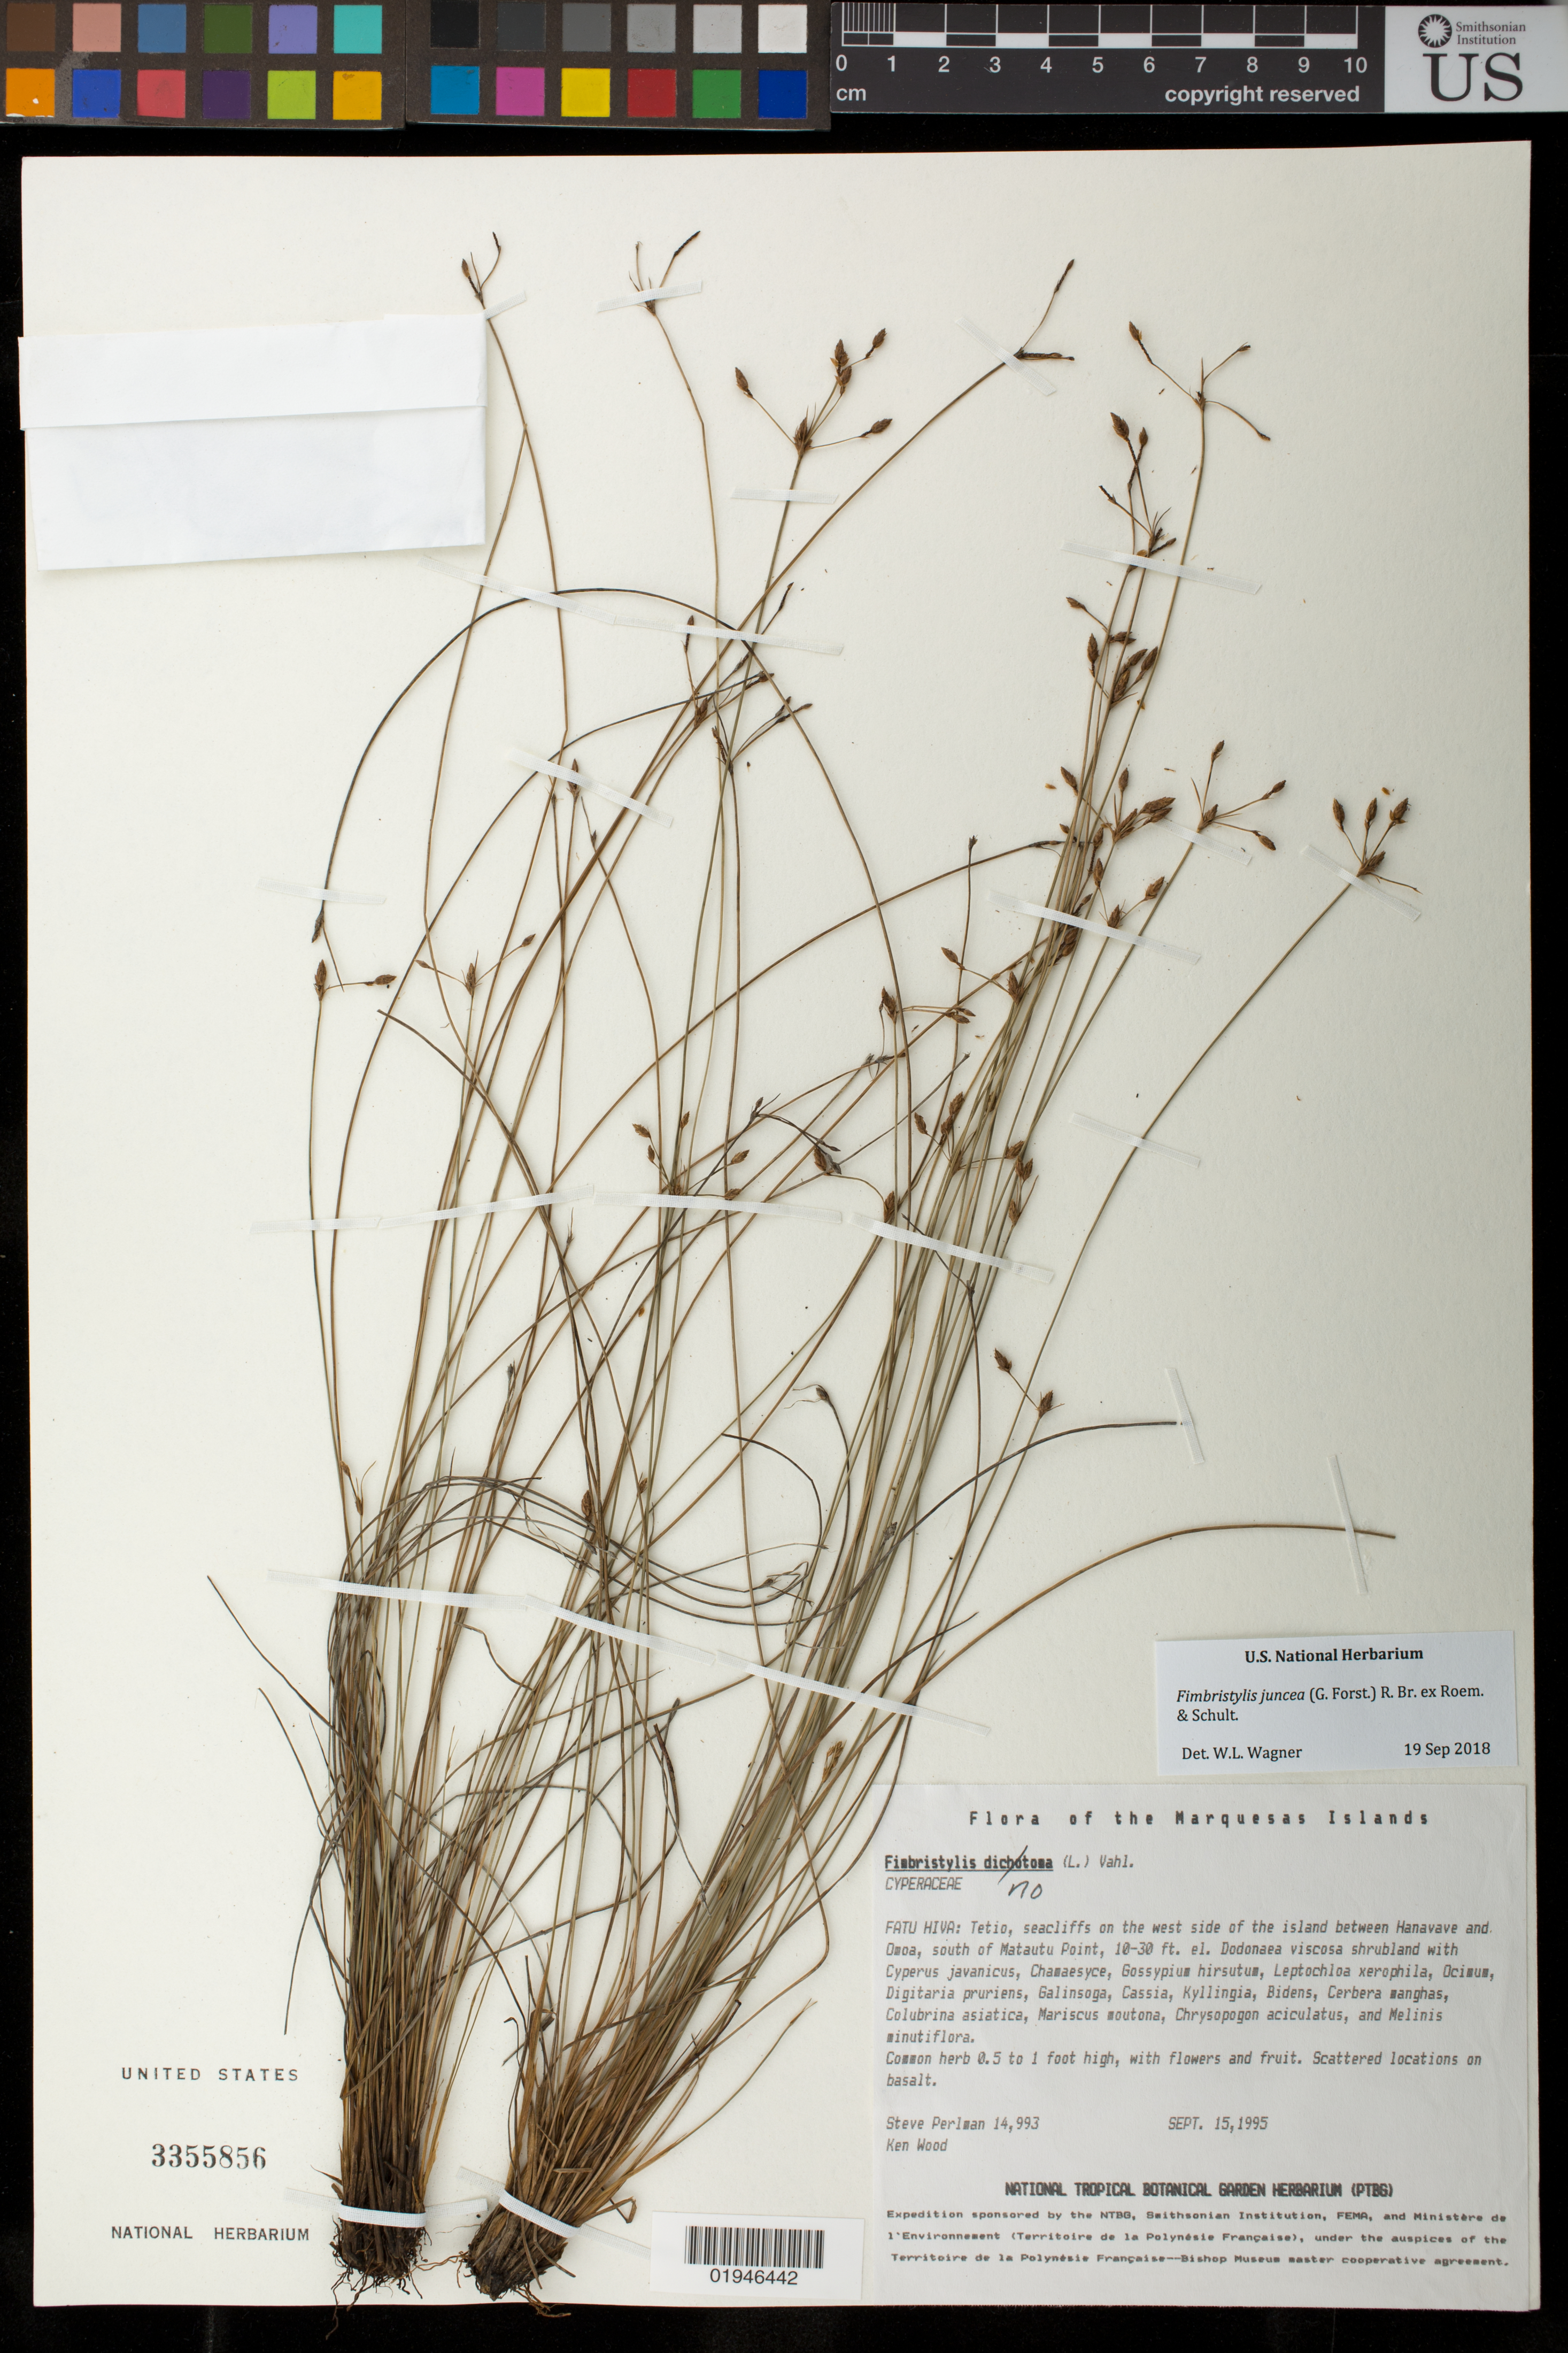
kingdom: Plantae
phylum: Tracheophyta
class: Liliopsida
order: Poales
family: Cyperaceae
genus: Fimbristylis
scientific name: Fimbristylis juncea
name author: (G. Forst.) Br. ex Roem. & Schult.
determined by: Wagner, W. L., (BOT), Smithsonian Institution - National Museum of Natural History (UNITED STATES)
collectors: S. P. Perlman & K. R. Wood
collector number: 14993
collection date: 1995-09-15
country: French Polynesia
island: Fatu Hiva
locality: Tetio, seacliffs on W side of island between Hanavave and 'Omo'a, S of Matautu Point, scattered on basalt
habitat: Dodonaea viscosa shrubland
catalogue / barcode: US 3355856